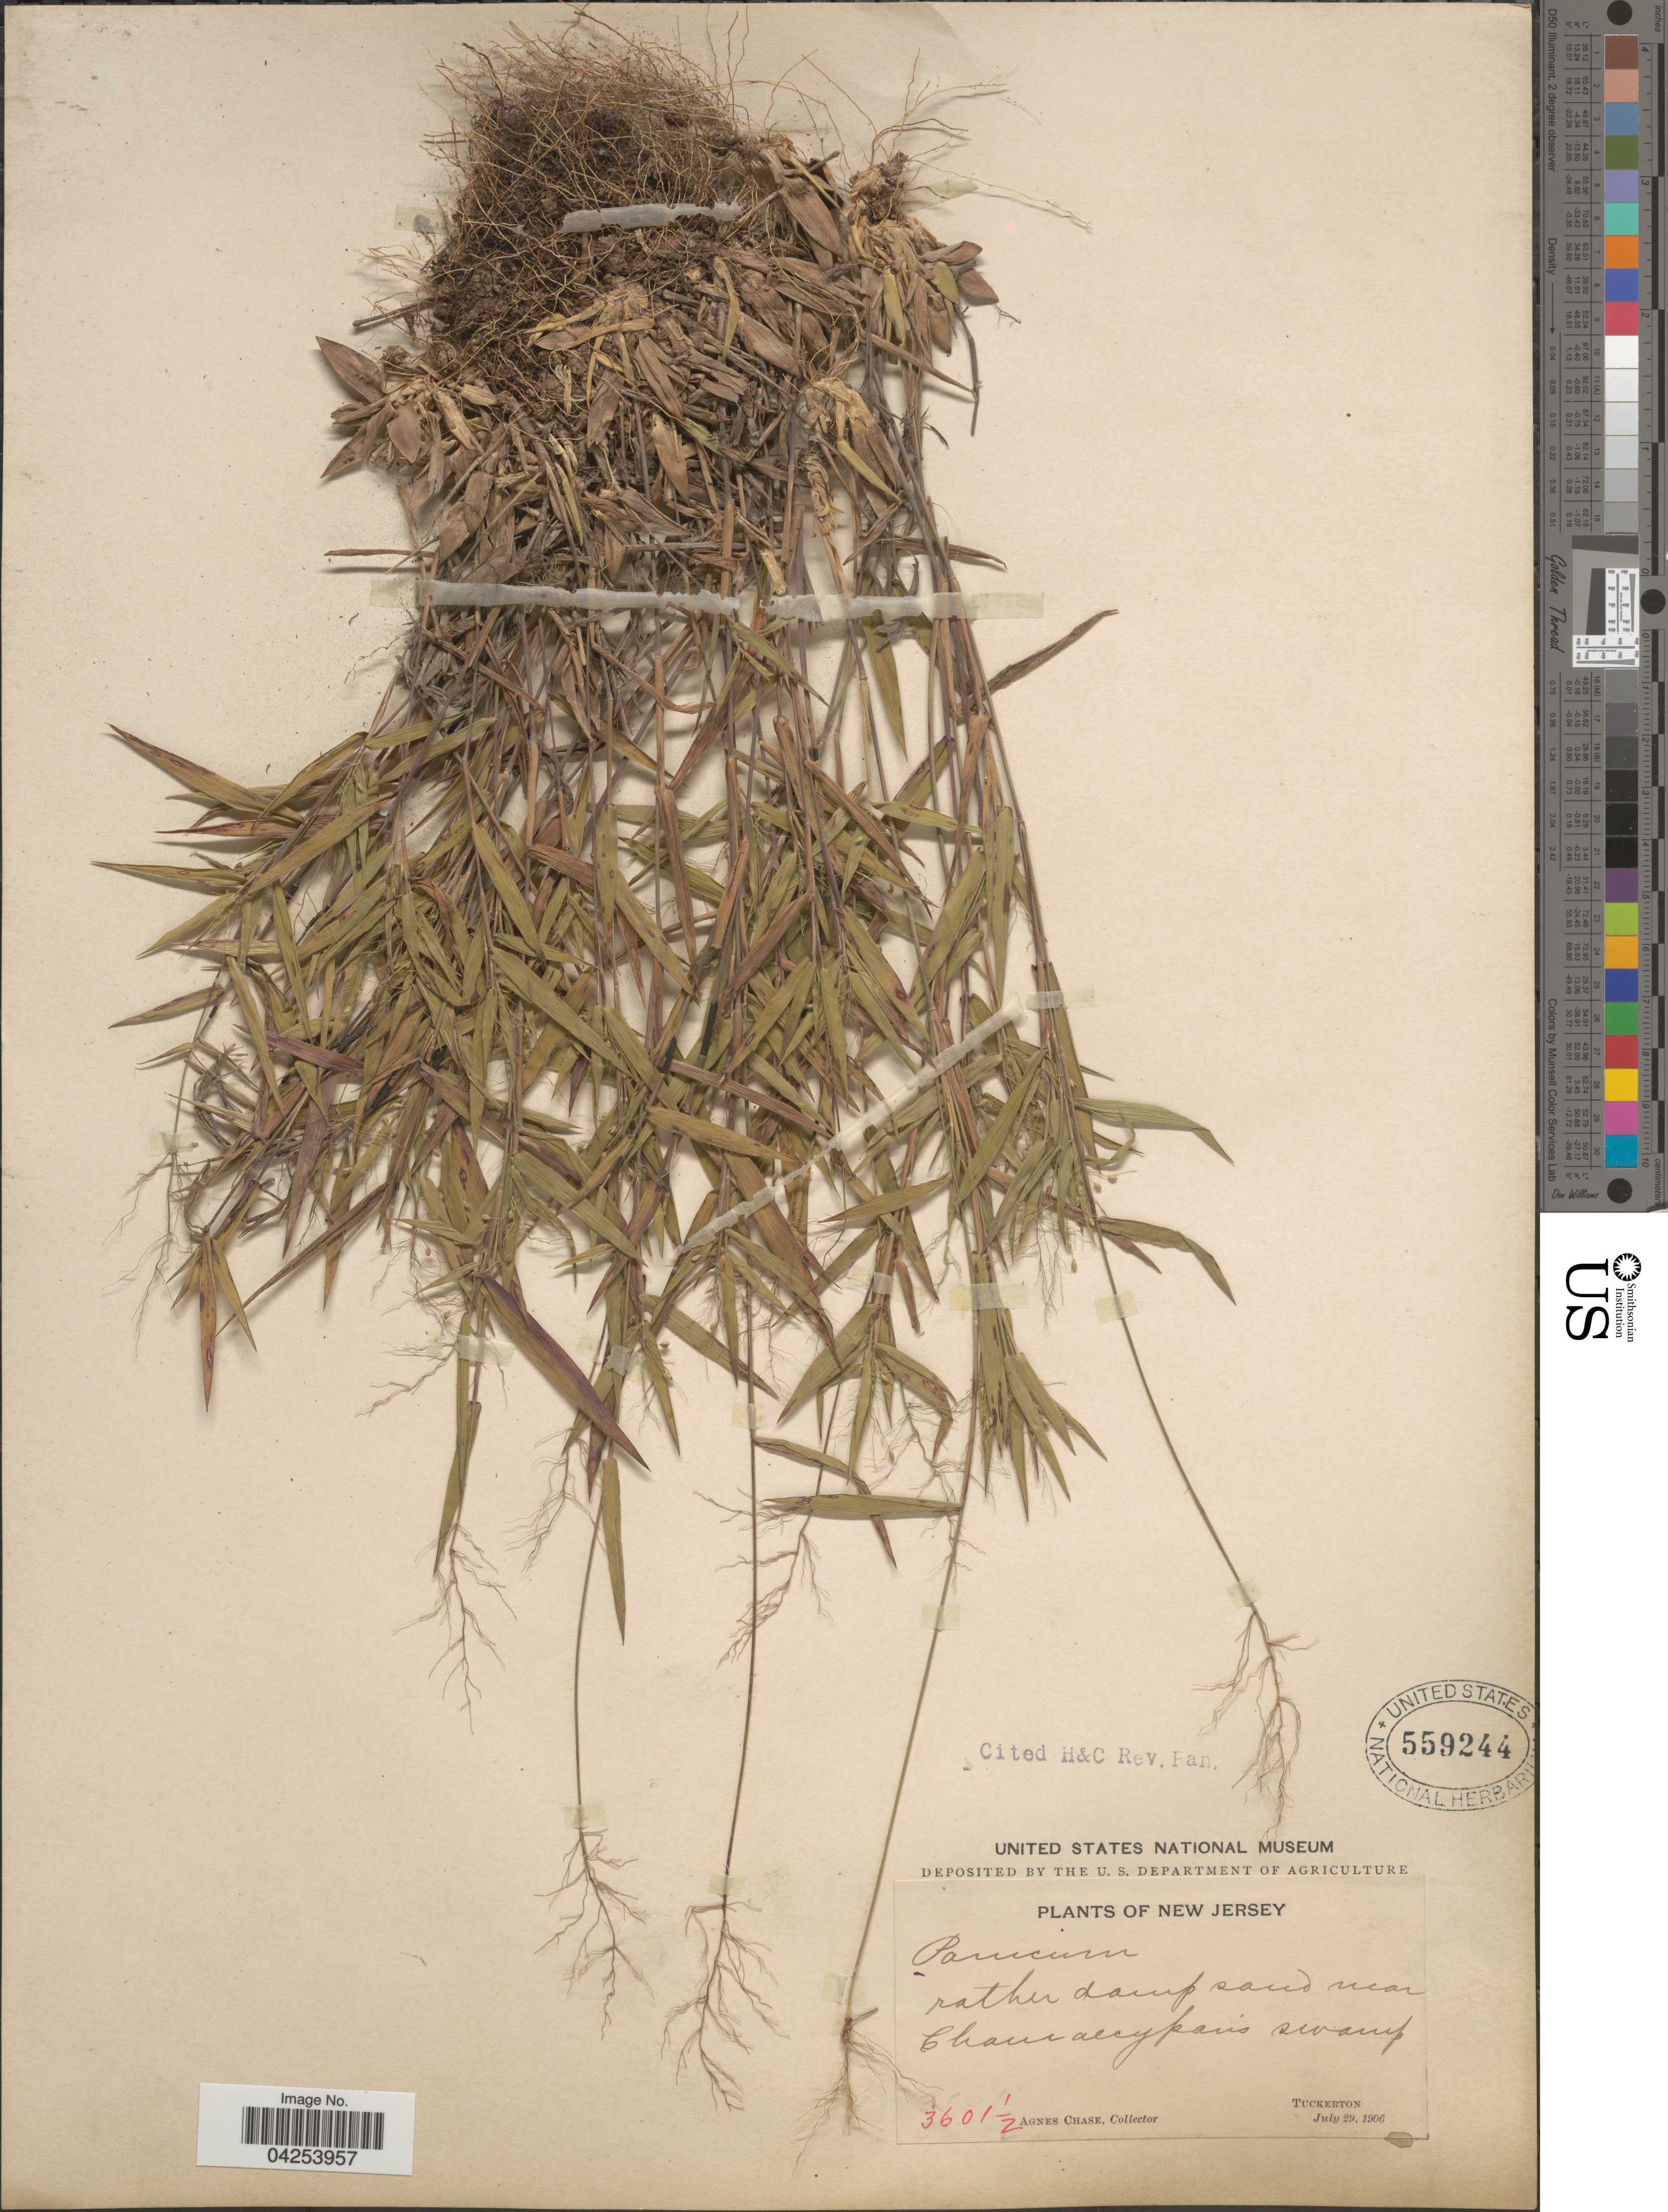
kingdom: Plantae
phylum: Tracheophyta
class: Liliopsida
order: Poales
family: Poaceae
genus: Dichanthelium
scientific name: Dichanthelium commutatum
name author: (Schult.) Gould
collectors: A. Chase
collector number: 3601½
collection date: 1906-07-29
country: United States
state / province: New Jersey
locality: Rather damp sand near Chamaecyparis swamp. Tuckerton.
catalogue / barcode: US 559244